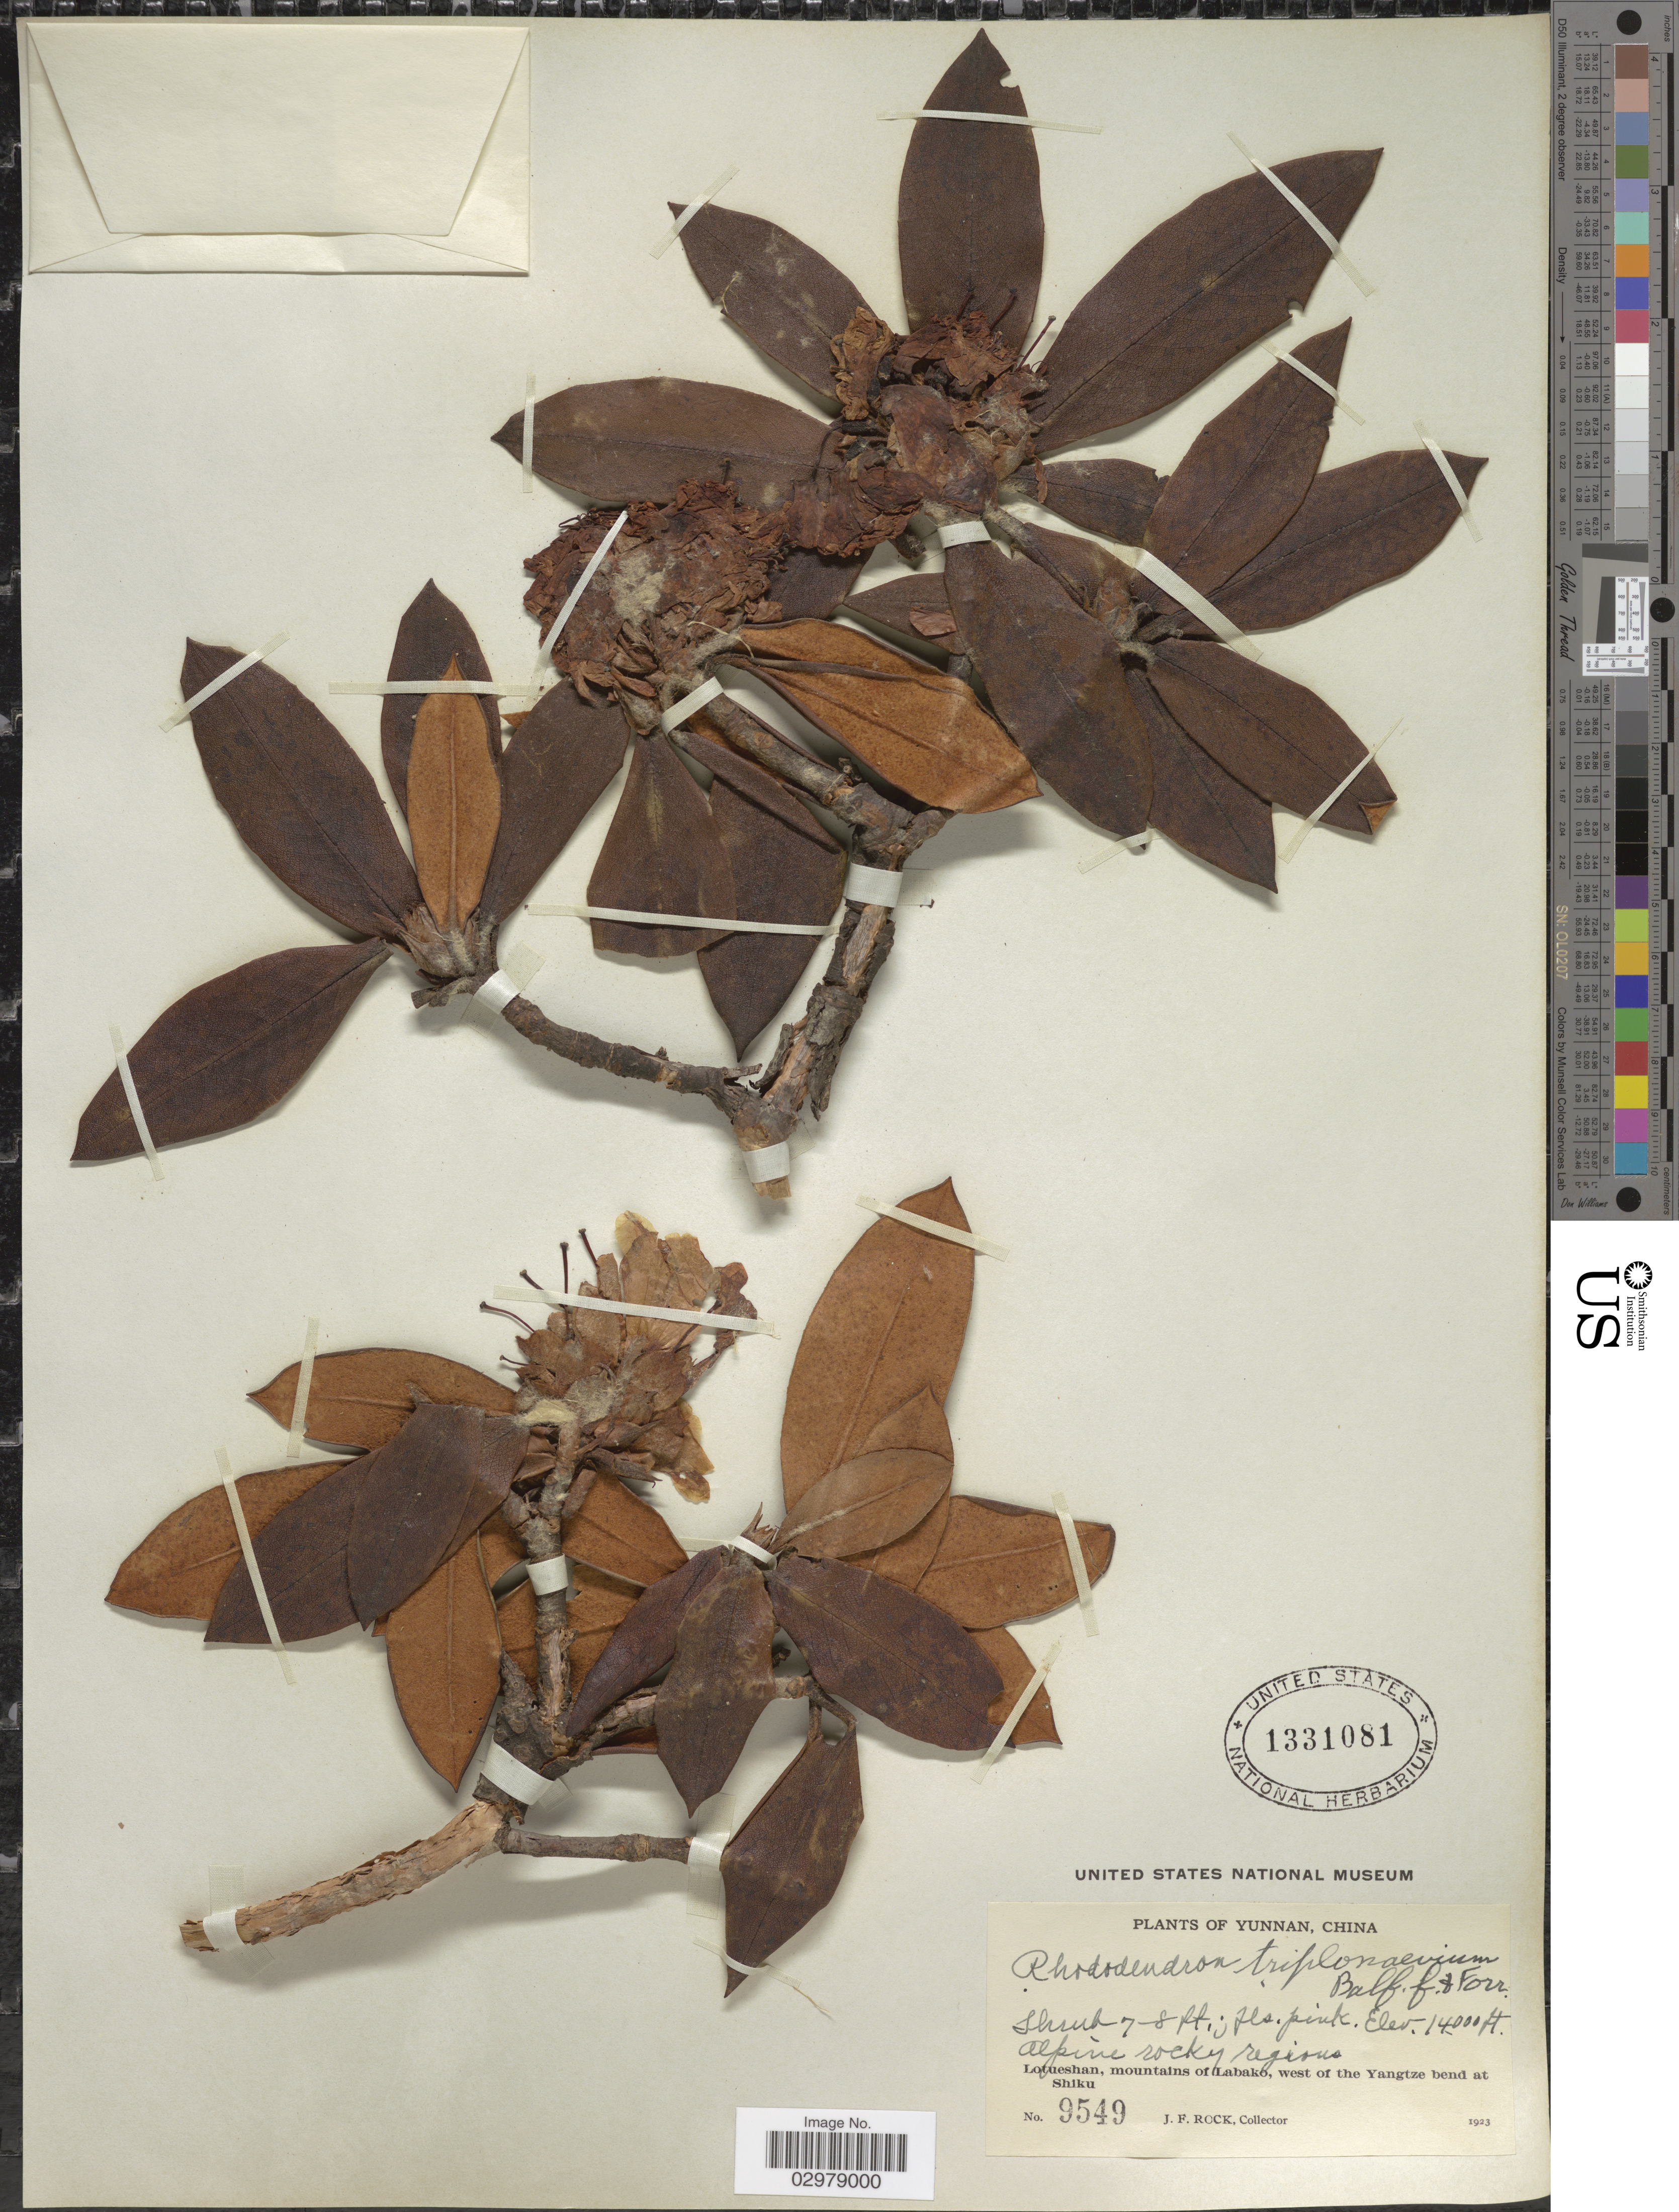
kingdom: Plantae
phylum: Tracheophyta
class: Magnoliopsida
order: Ericales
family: Ericaceae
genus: Rhododendron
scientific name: Rhododendron triplonaevium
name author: Balf. f. & Forrest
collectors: J. Rock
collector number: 9549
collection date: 1923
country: China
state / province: Yunnan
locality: Alpine rocky regions. Lotueshan, mountains of Labako, west of the Yangtze bend at Shiku.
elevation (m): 4267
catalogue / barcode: US 1331081